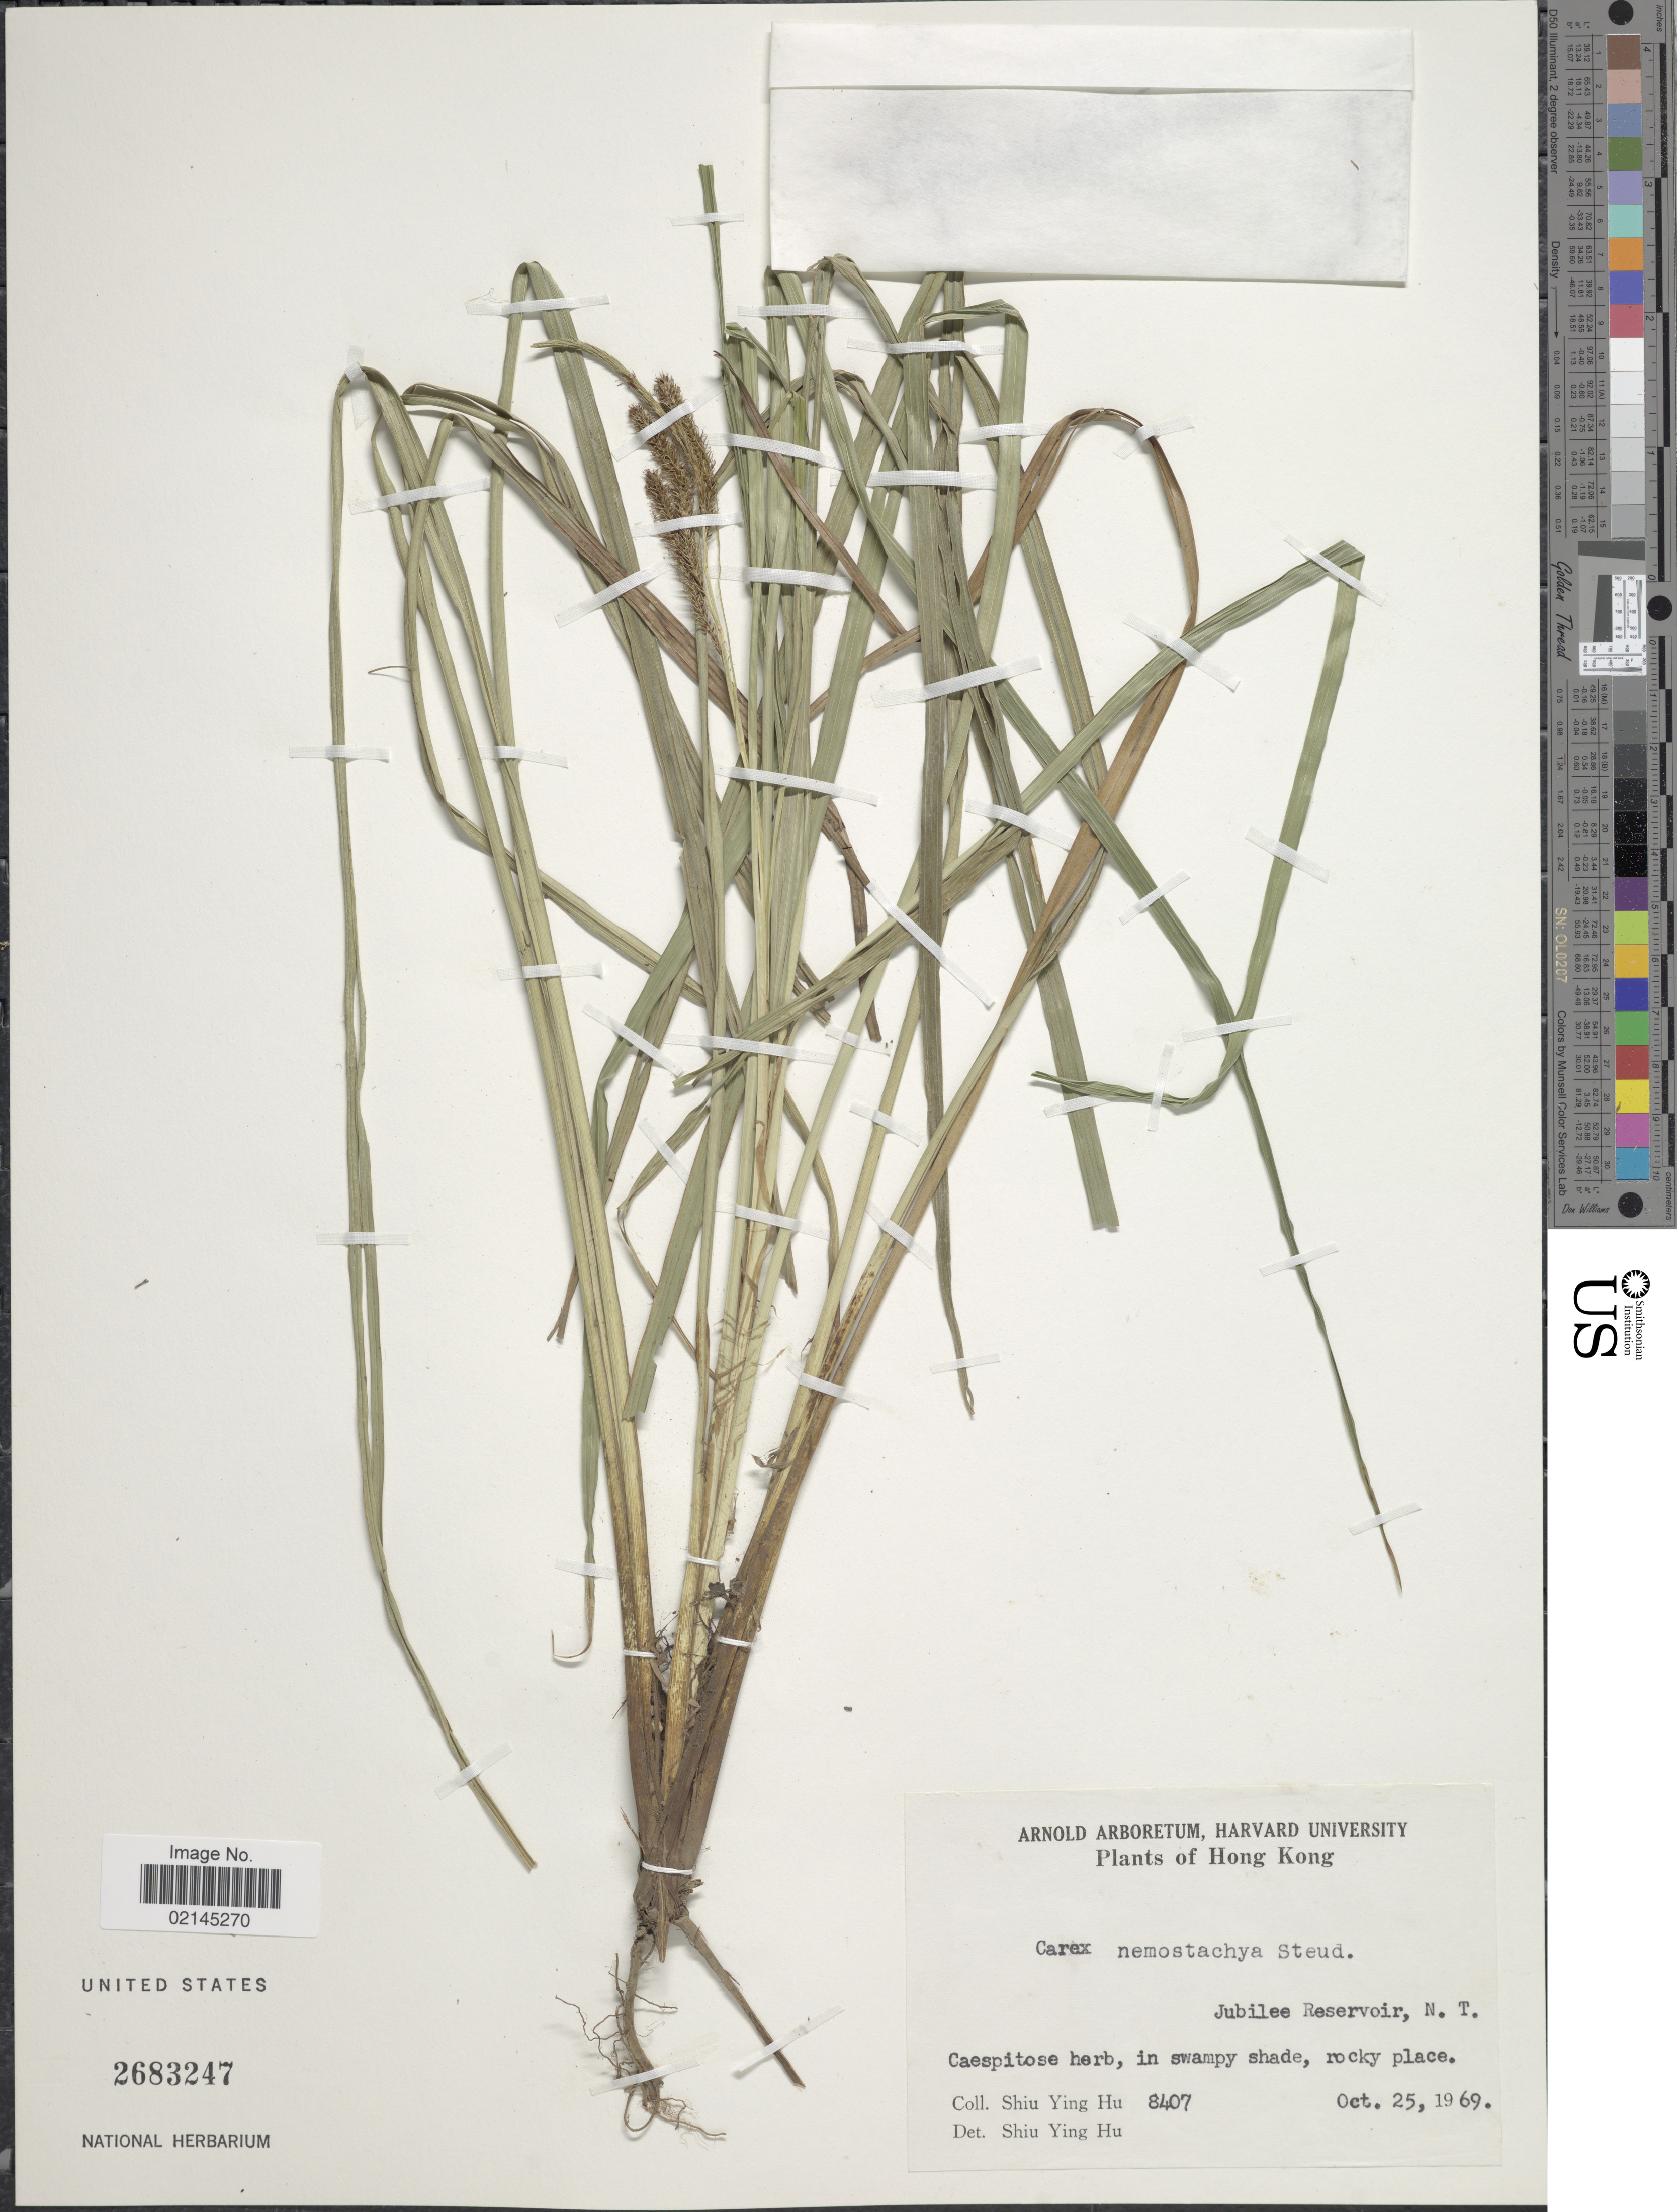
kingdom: Plantae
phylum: Tracheophyta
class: Liliopsida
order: Poales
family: Cyperaceae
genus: Carex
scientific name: Carex nemostachys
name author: Steud.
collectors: S. Y. Hu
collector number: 8407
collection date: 1969-10-25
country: China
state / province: Hong Kong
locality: Jubilee Reservoir, N.T.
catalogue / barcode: US 2683247